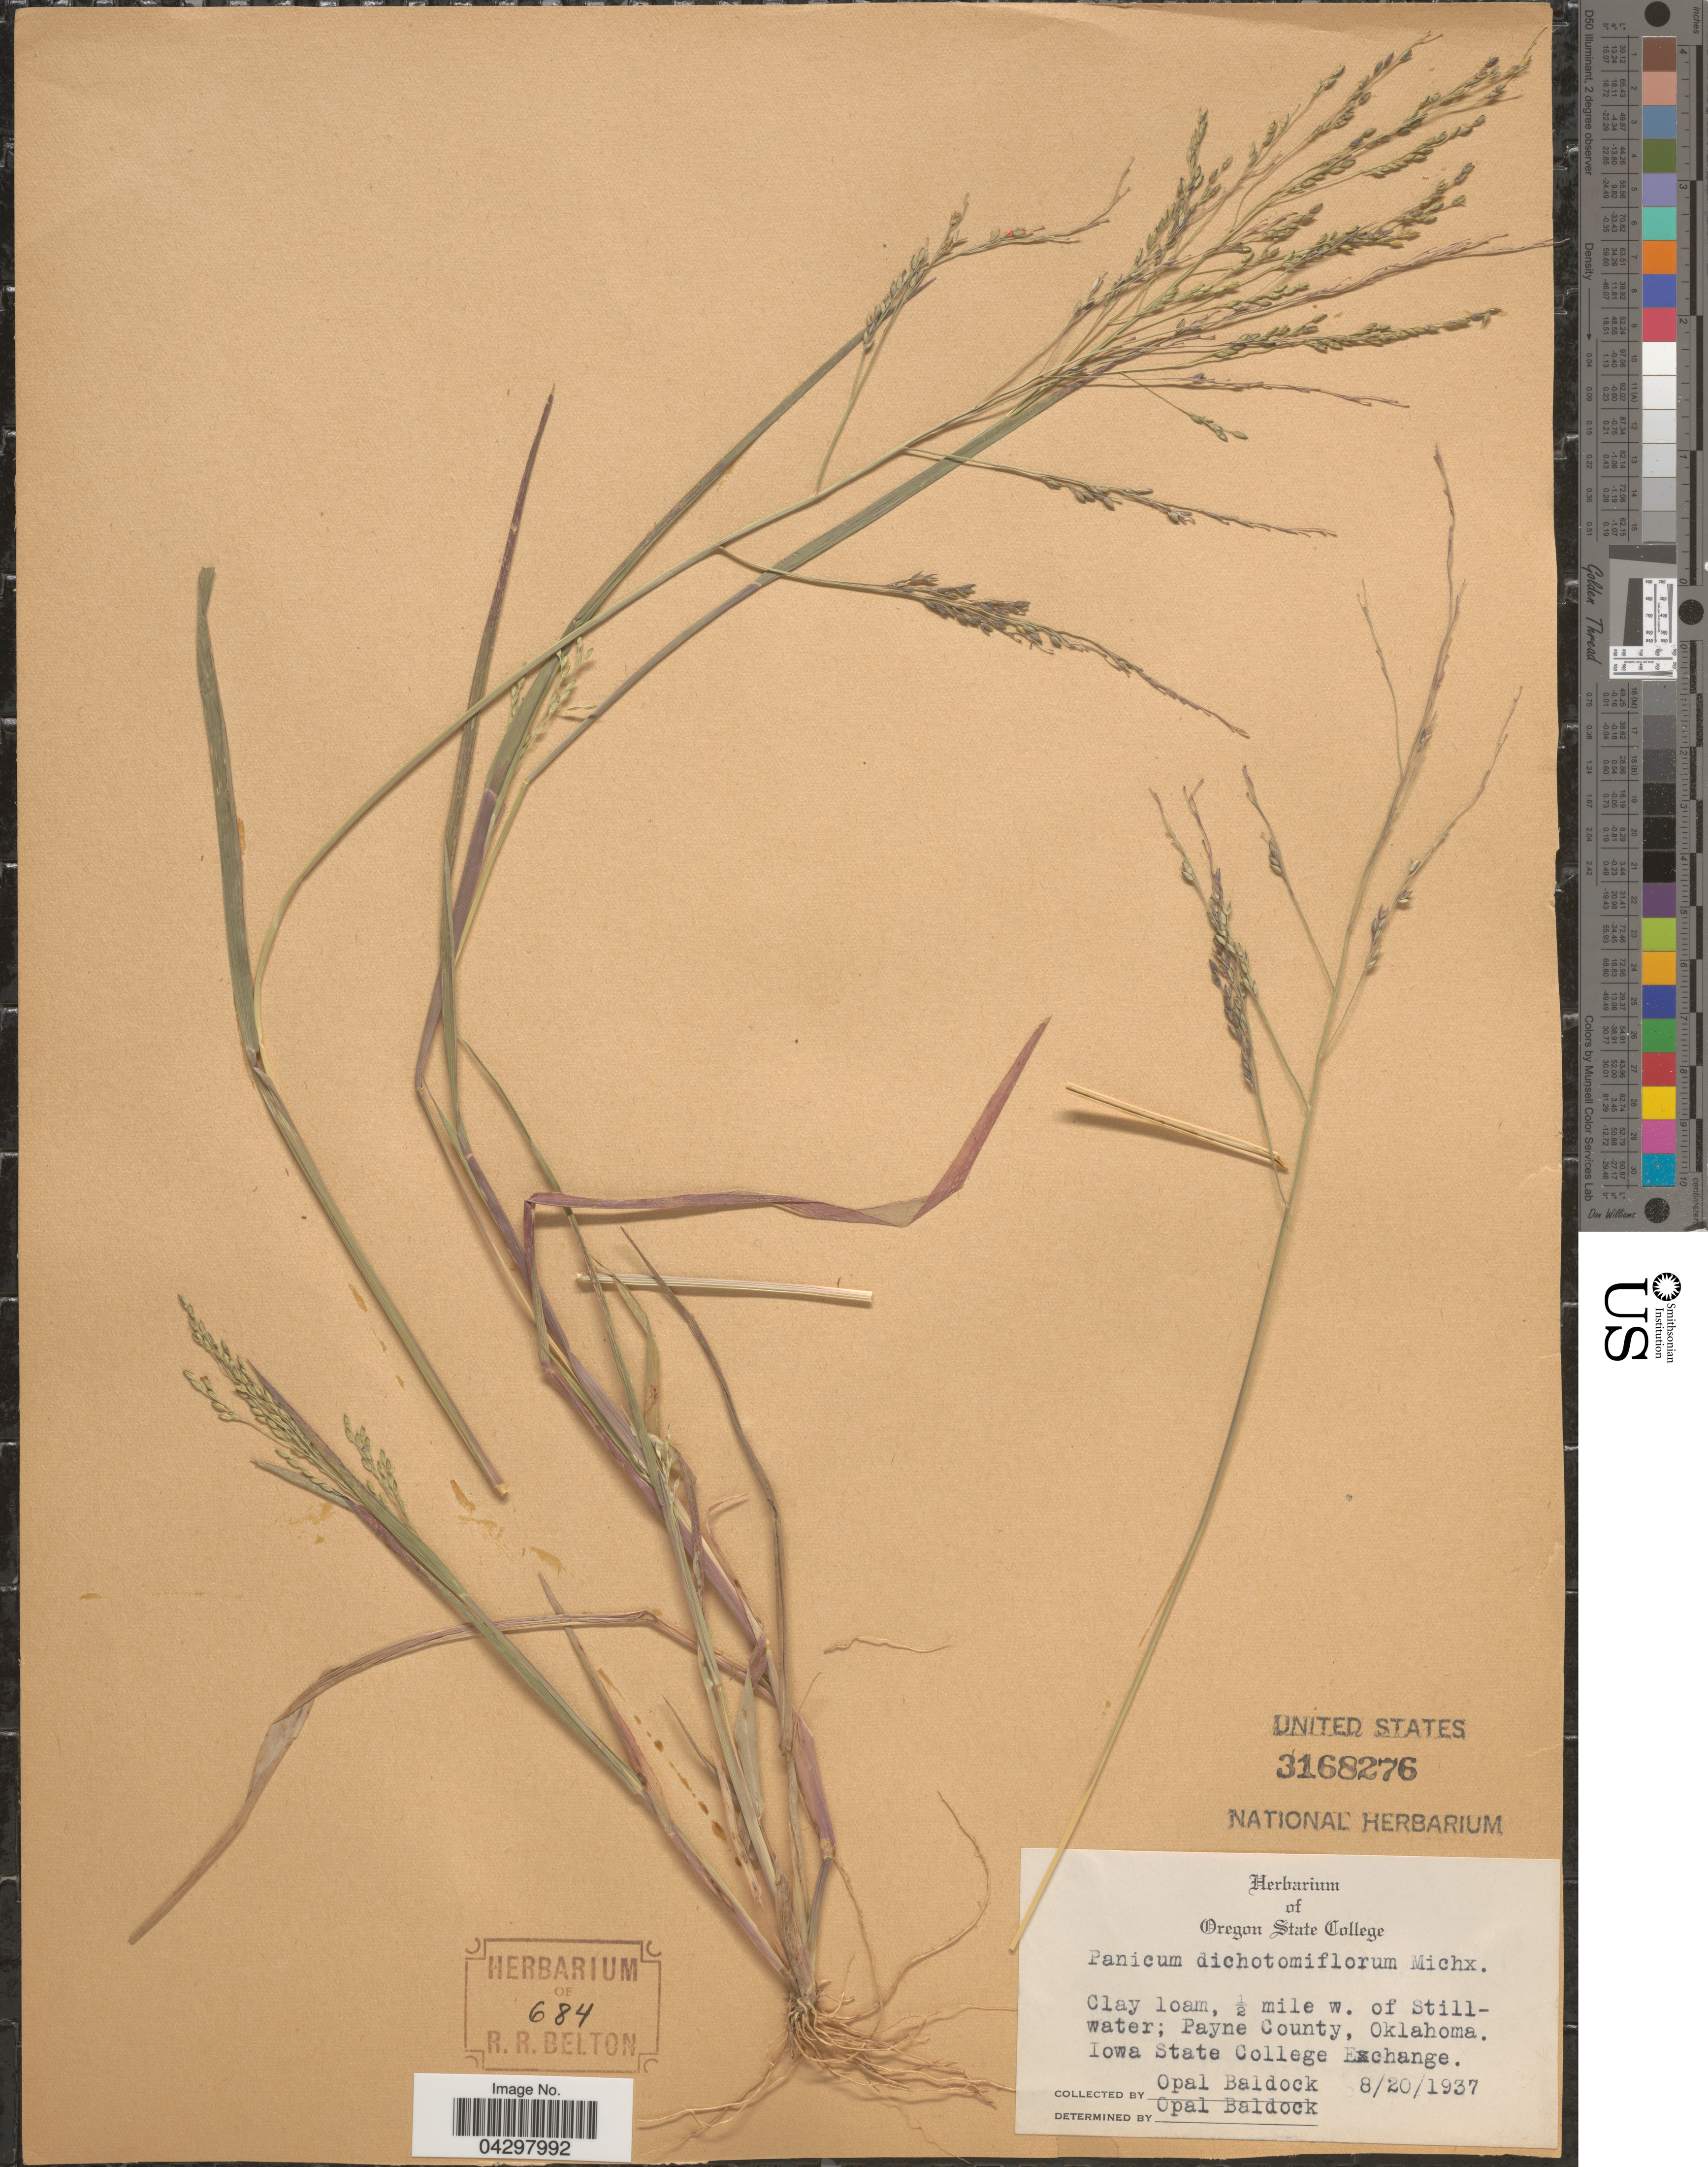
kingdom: Plantae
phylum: Tracheophyta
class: Liliopsida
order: Poales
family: Poaceae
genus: Panicum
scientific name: Panicum dichotomiflorum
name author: Michx.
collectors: O. Baldock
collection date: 1937-08-20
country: United States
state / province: Oklahoma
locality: ½ mile w. of Stillwater; Payne County. Iowa State College Exchange.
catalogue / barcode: US 3168276